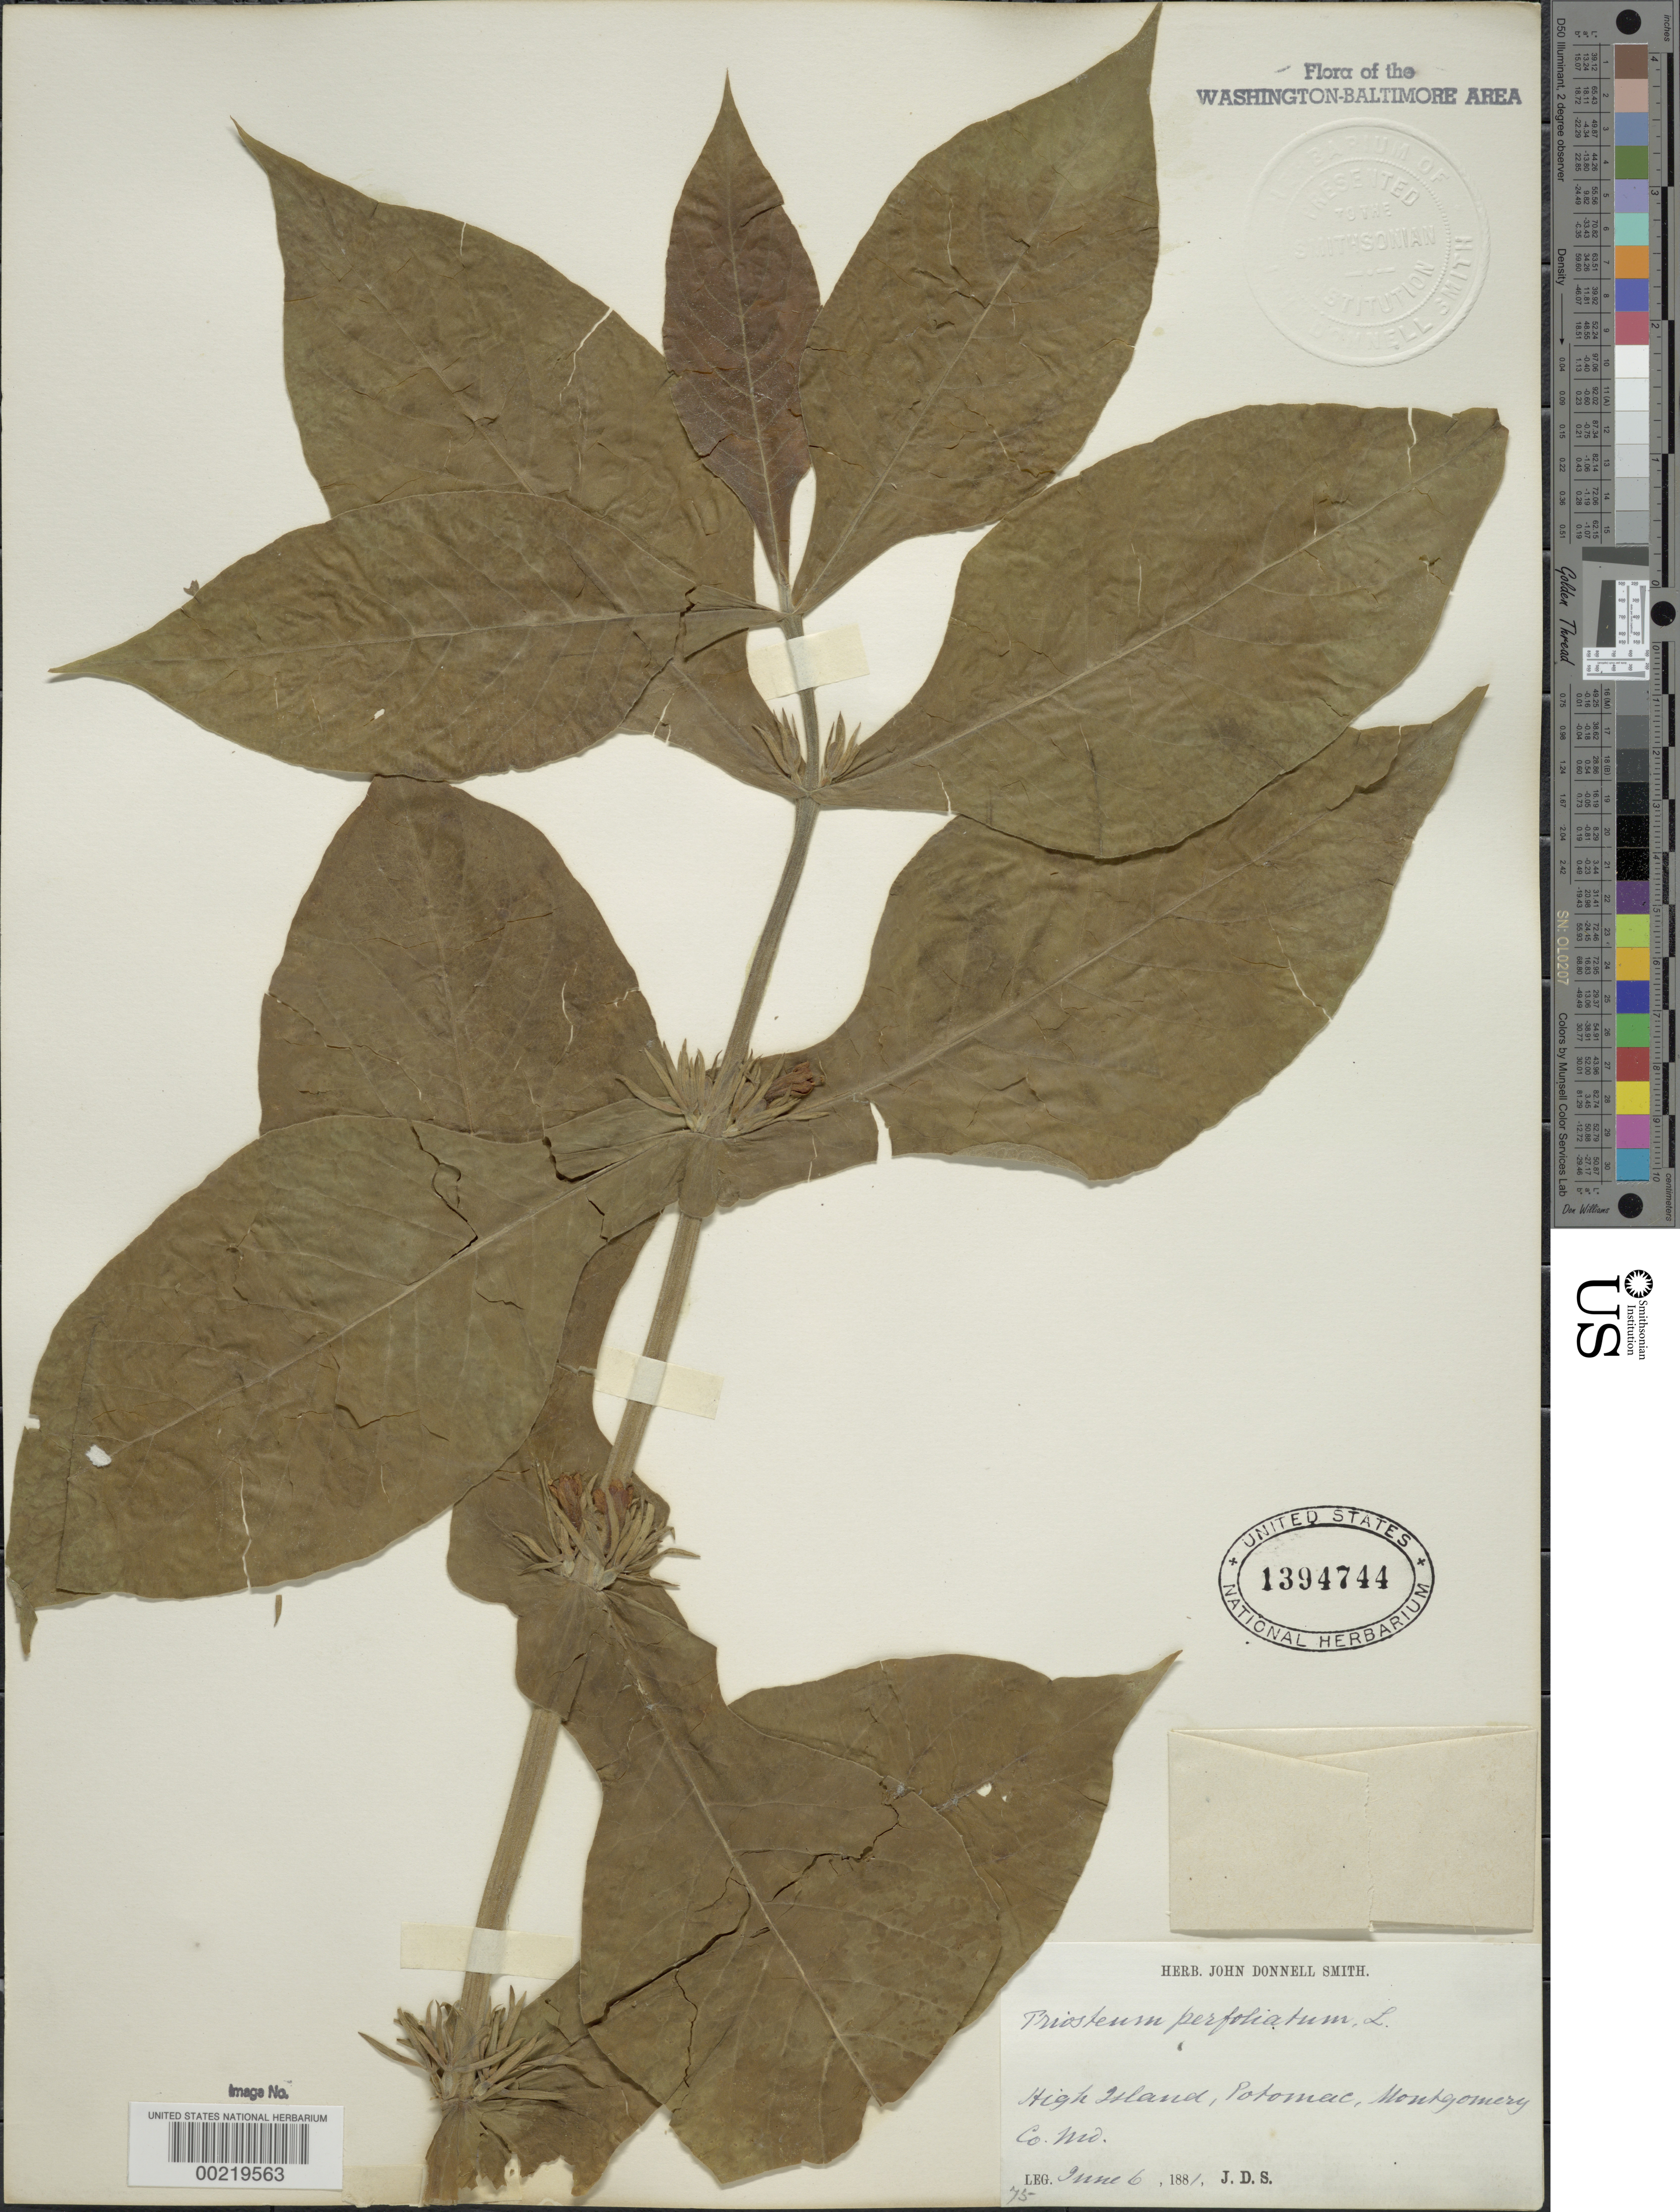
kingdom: Plantae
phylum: Tracheophyta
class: Magnoliopsida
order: Dipsacales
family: Caprifoliaceae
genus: Triosteum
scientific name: Triosteum perfoliatum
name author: L.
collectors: J. Donnell Smith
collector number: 75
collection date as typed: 06 Jun 1881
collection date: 1881-06-06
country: United States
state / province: Maryland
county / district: Montgomery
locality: High Island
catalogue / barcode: US 1394744